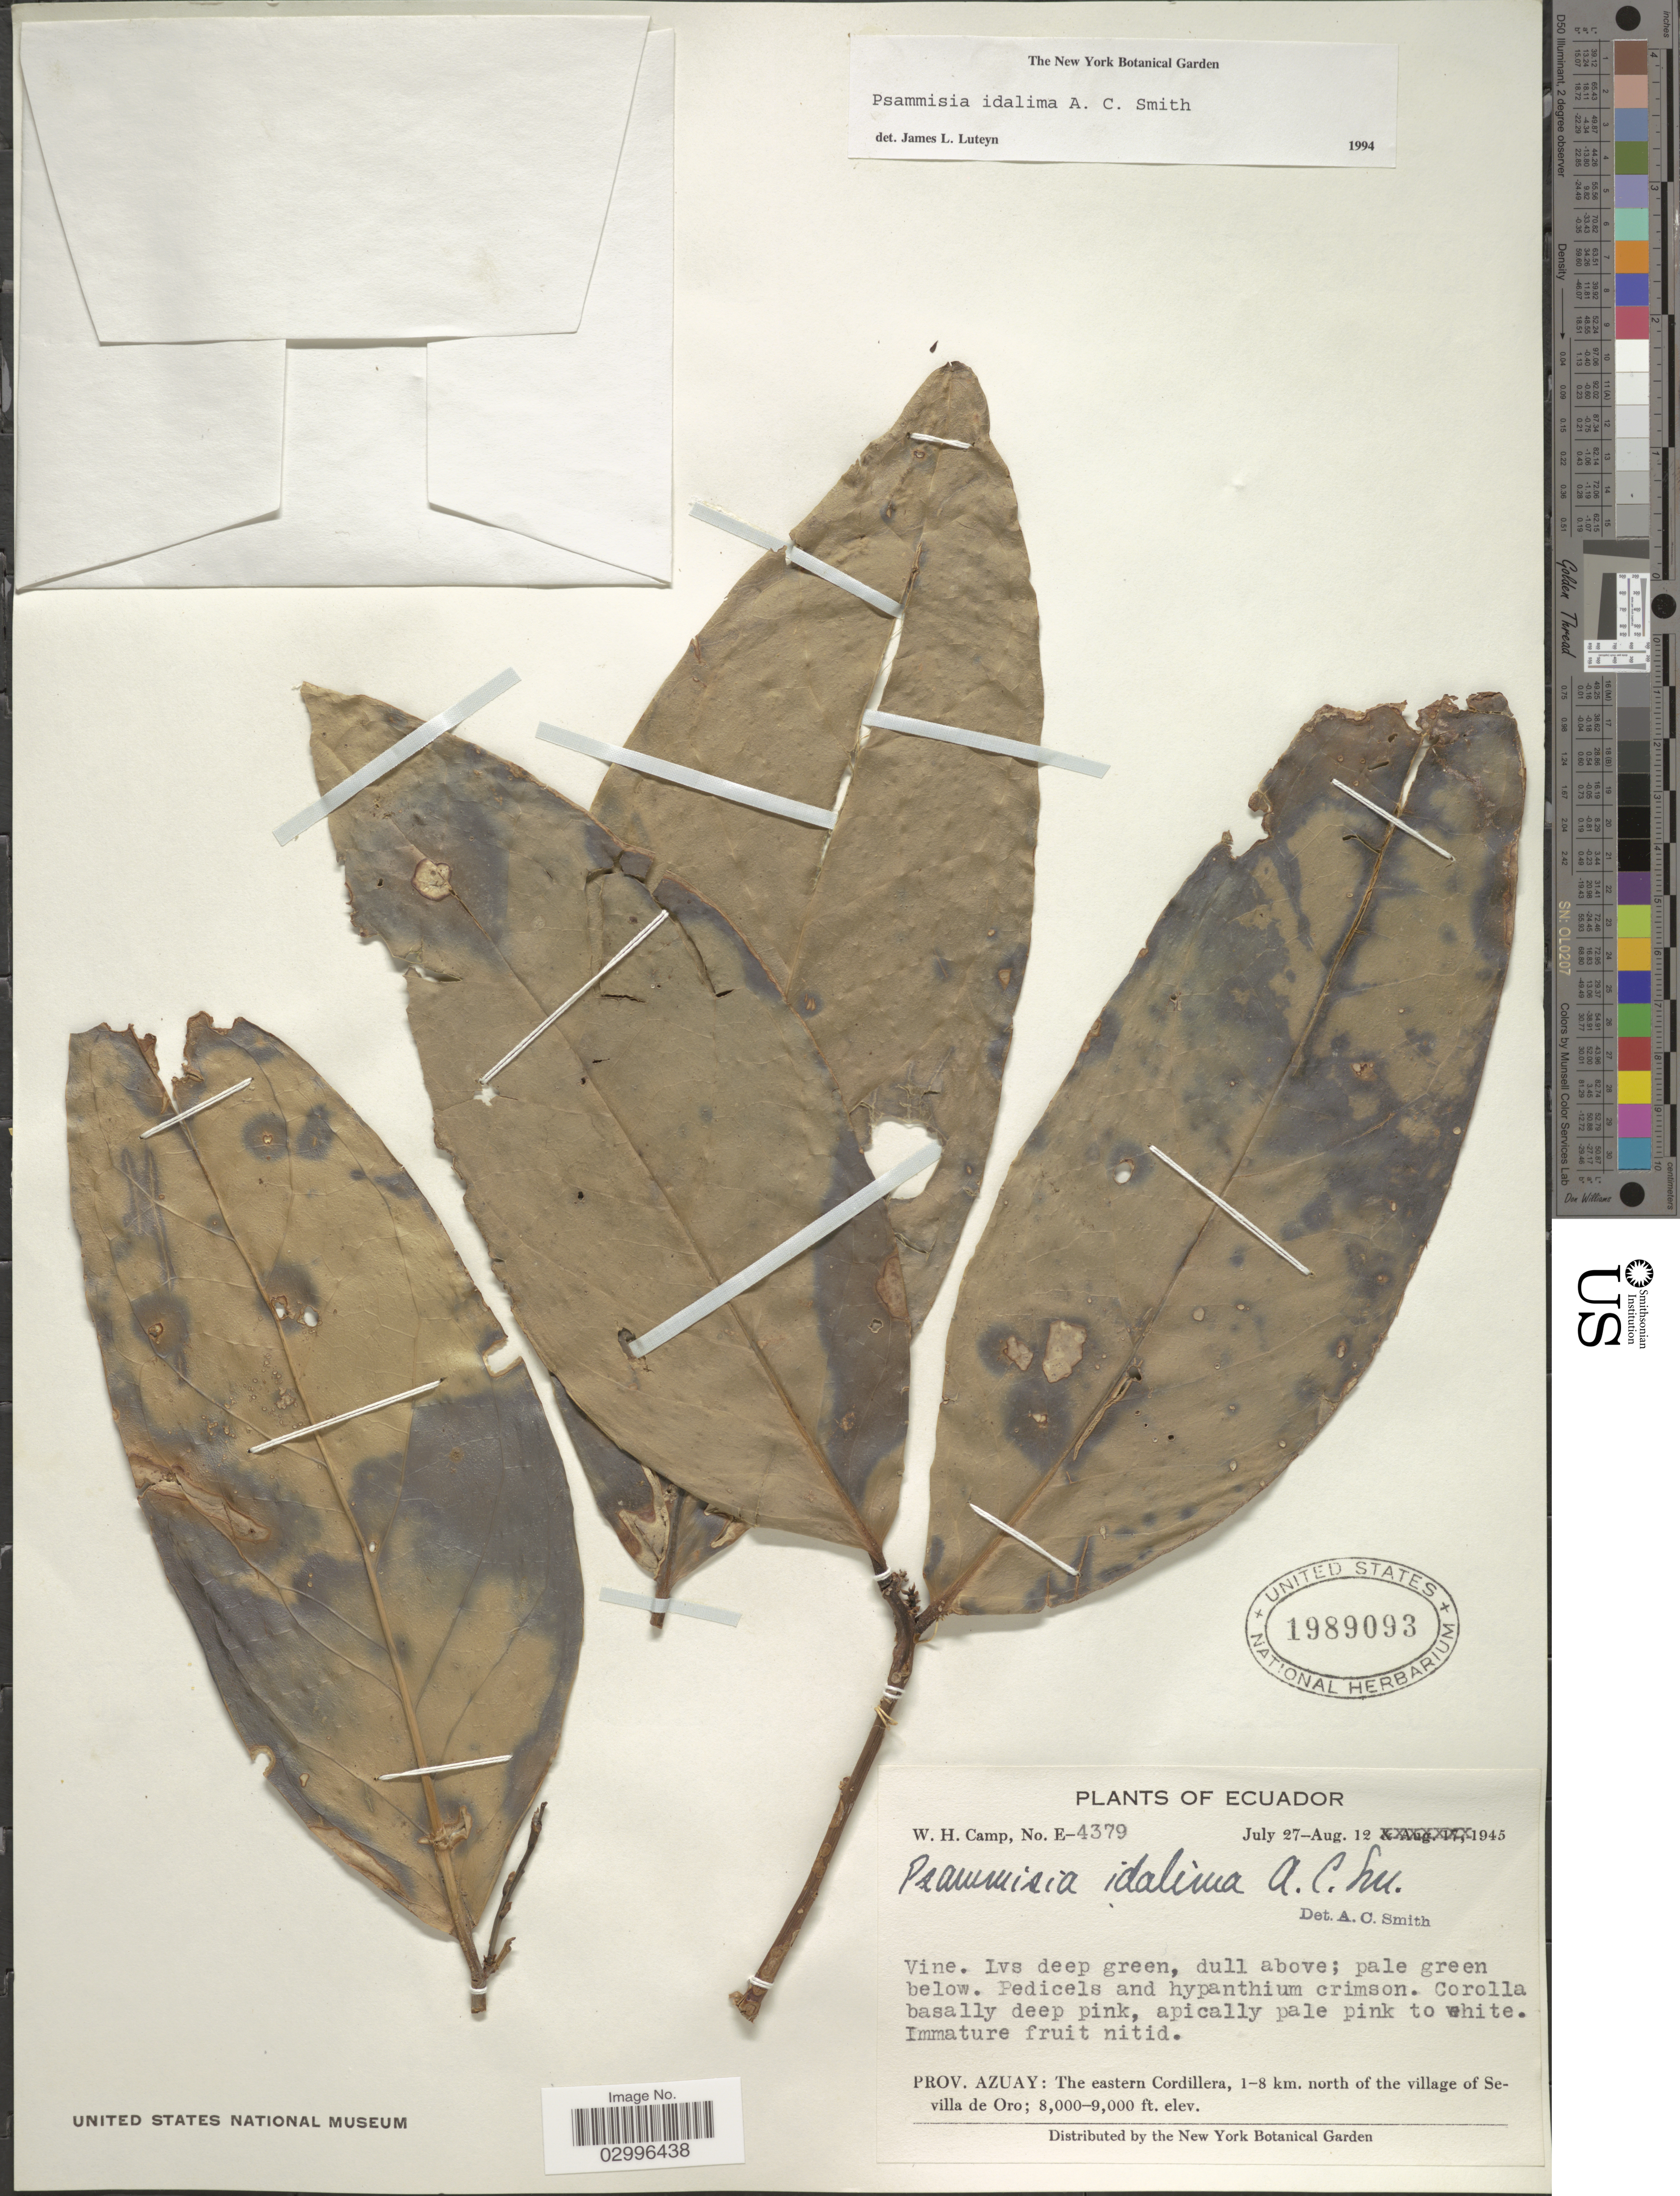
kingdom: Plantae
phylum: Tracheophyta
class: Magnoliopsida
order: Ericales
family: Ericaceae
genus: Psammisia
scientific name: Psammisia idalima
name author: A.C. Sm.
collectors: W. H. Camp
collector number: E-4379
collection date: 1945-07-27/1945-08-12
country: Ecuador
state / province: Azuay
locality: The eastern Cordillera, 1-8 km. north of the village of Sevilla de Oro.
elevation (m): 2438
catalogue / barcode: US 1989093